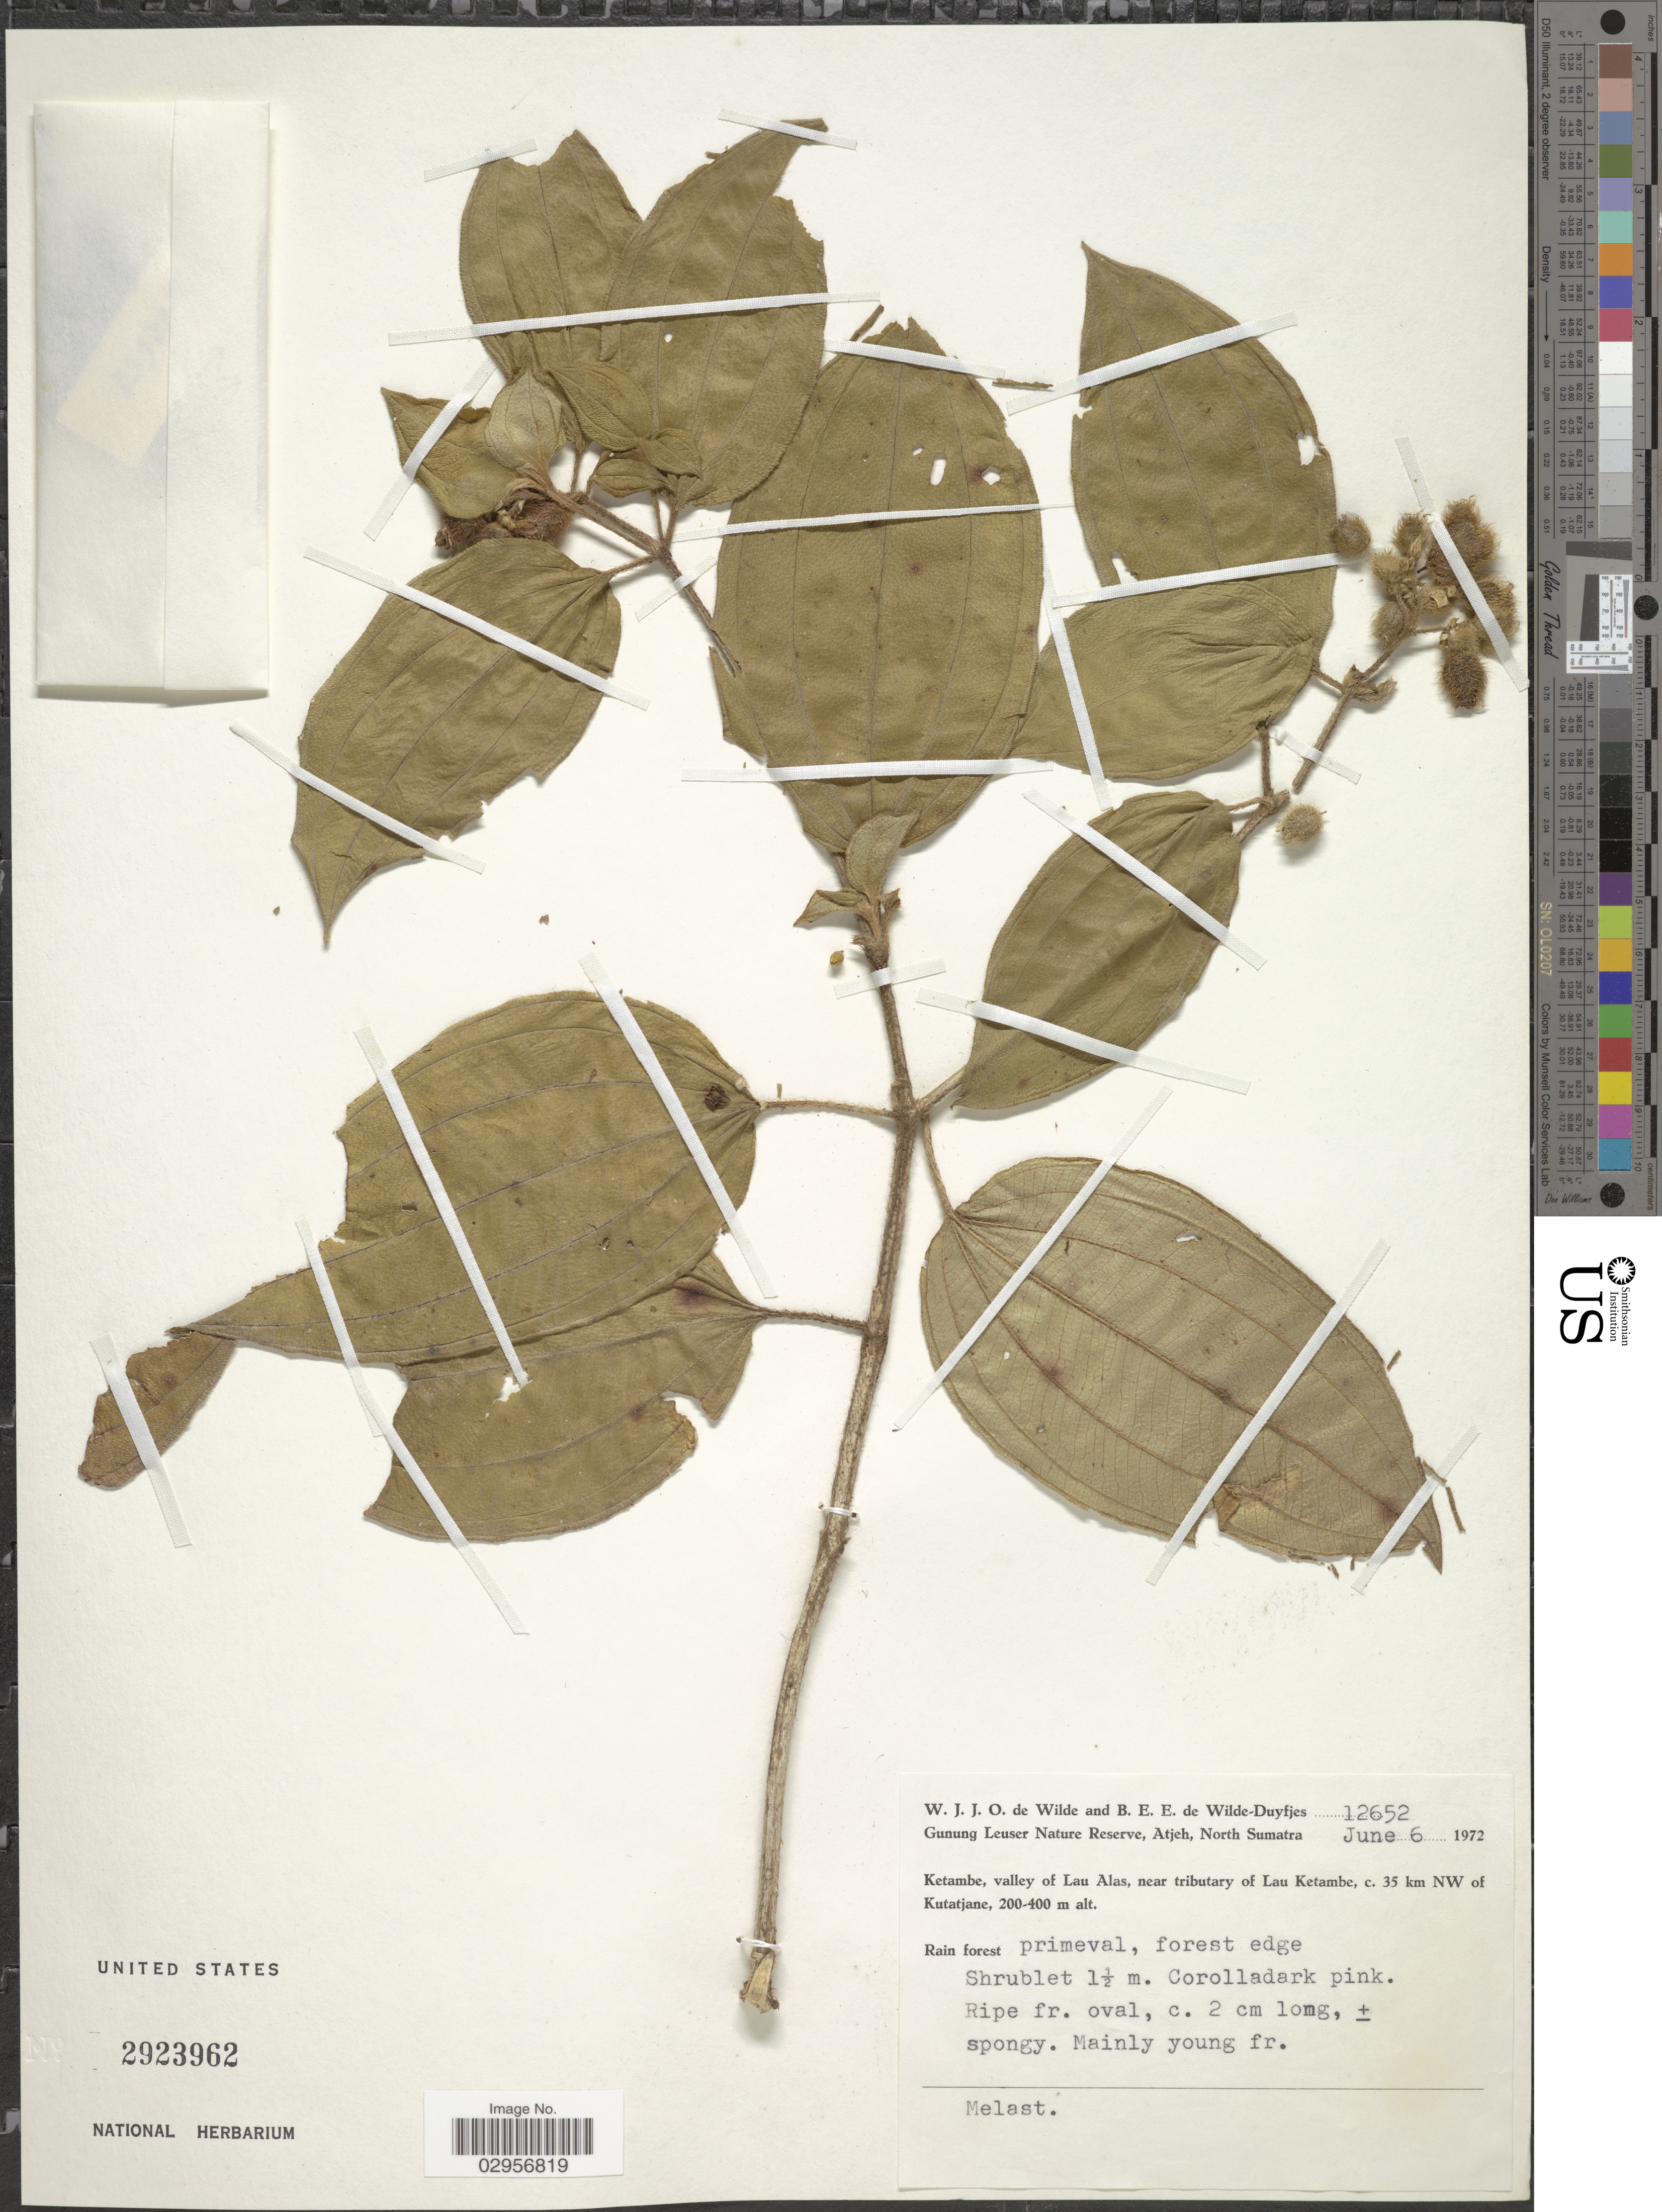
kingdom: Plantae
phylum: Tracheophyta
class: Magnoliopsida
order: Myrtales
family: Melastomataceae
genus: Melastoma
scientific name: Melastoma cyanoides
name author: Sm.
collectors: W. J. de Wilde & B. E. de Wilde-Duyfjes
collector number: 12652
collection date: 1972-06-06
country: Indonesia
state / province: Sumatra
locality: Gunung Leuser Nature Reserve, Atjeh, North Sumatra, Ketambe, valley of Lau Alas, near tributary of Lau Ketambe, c. 35 km NW of Kutatjane.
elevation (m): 200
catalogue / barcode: US 2923962